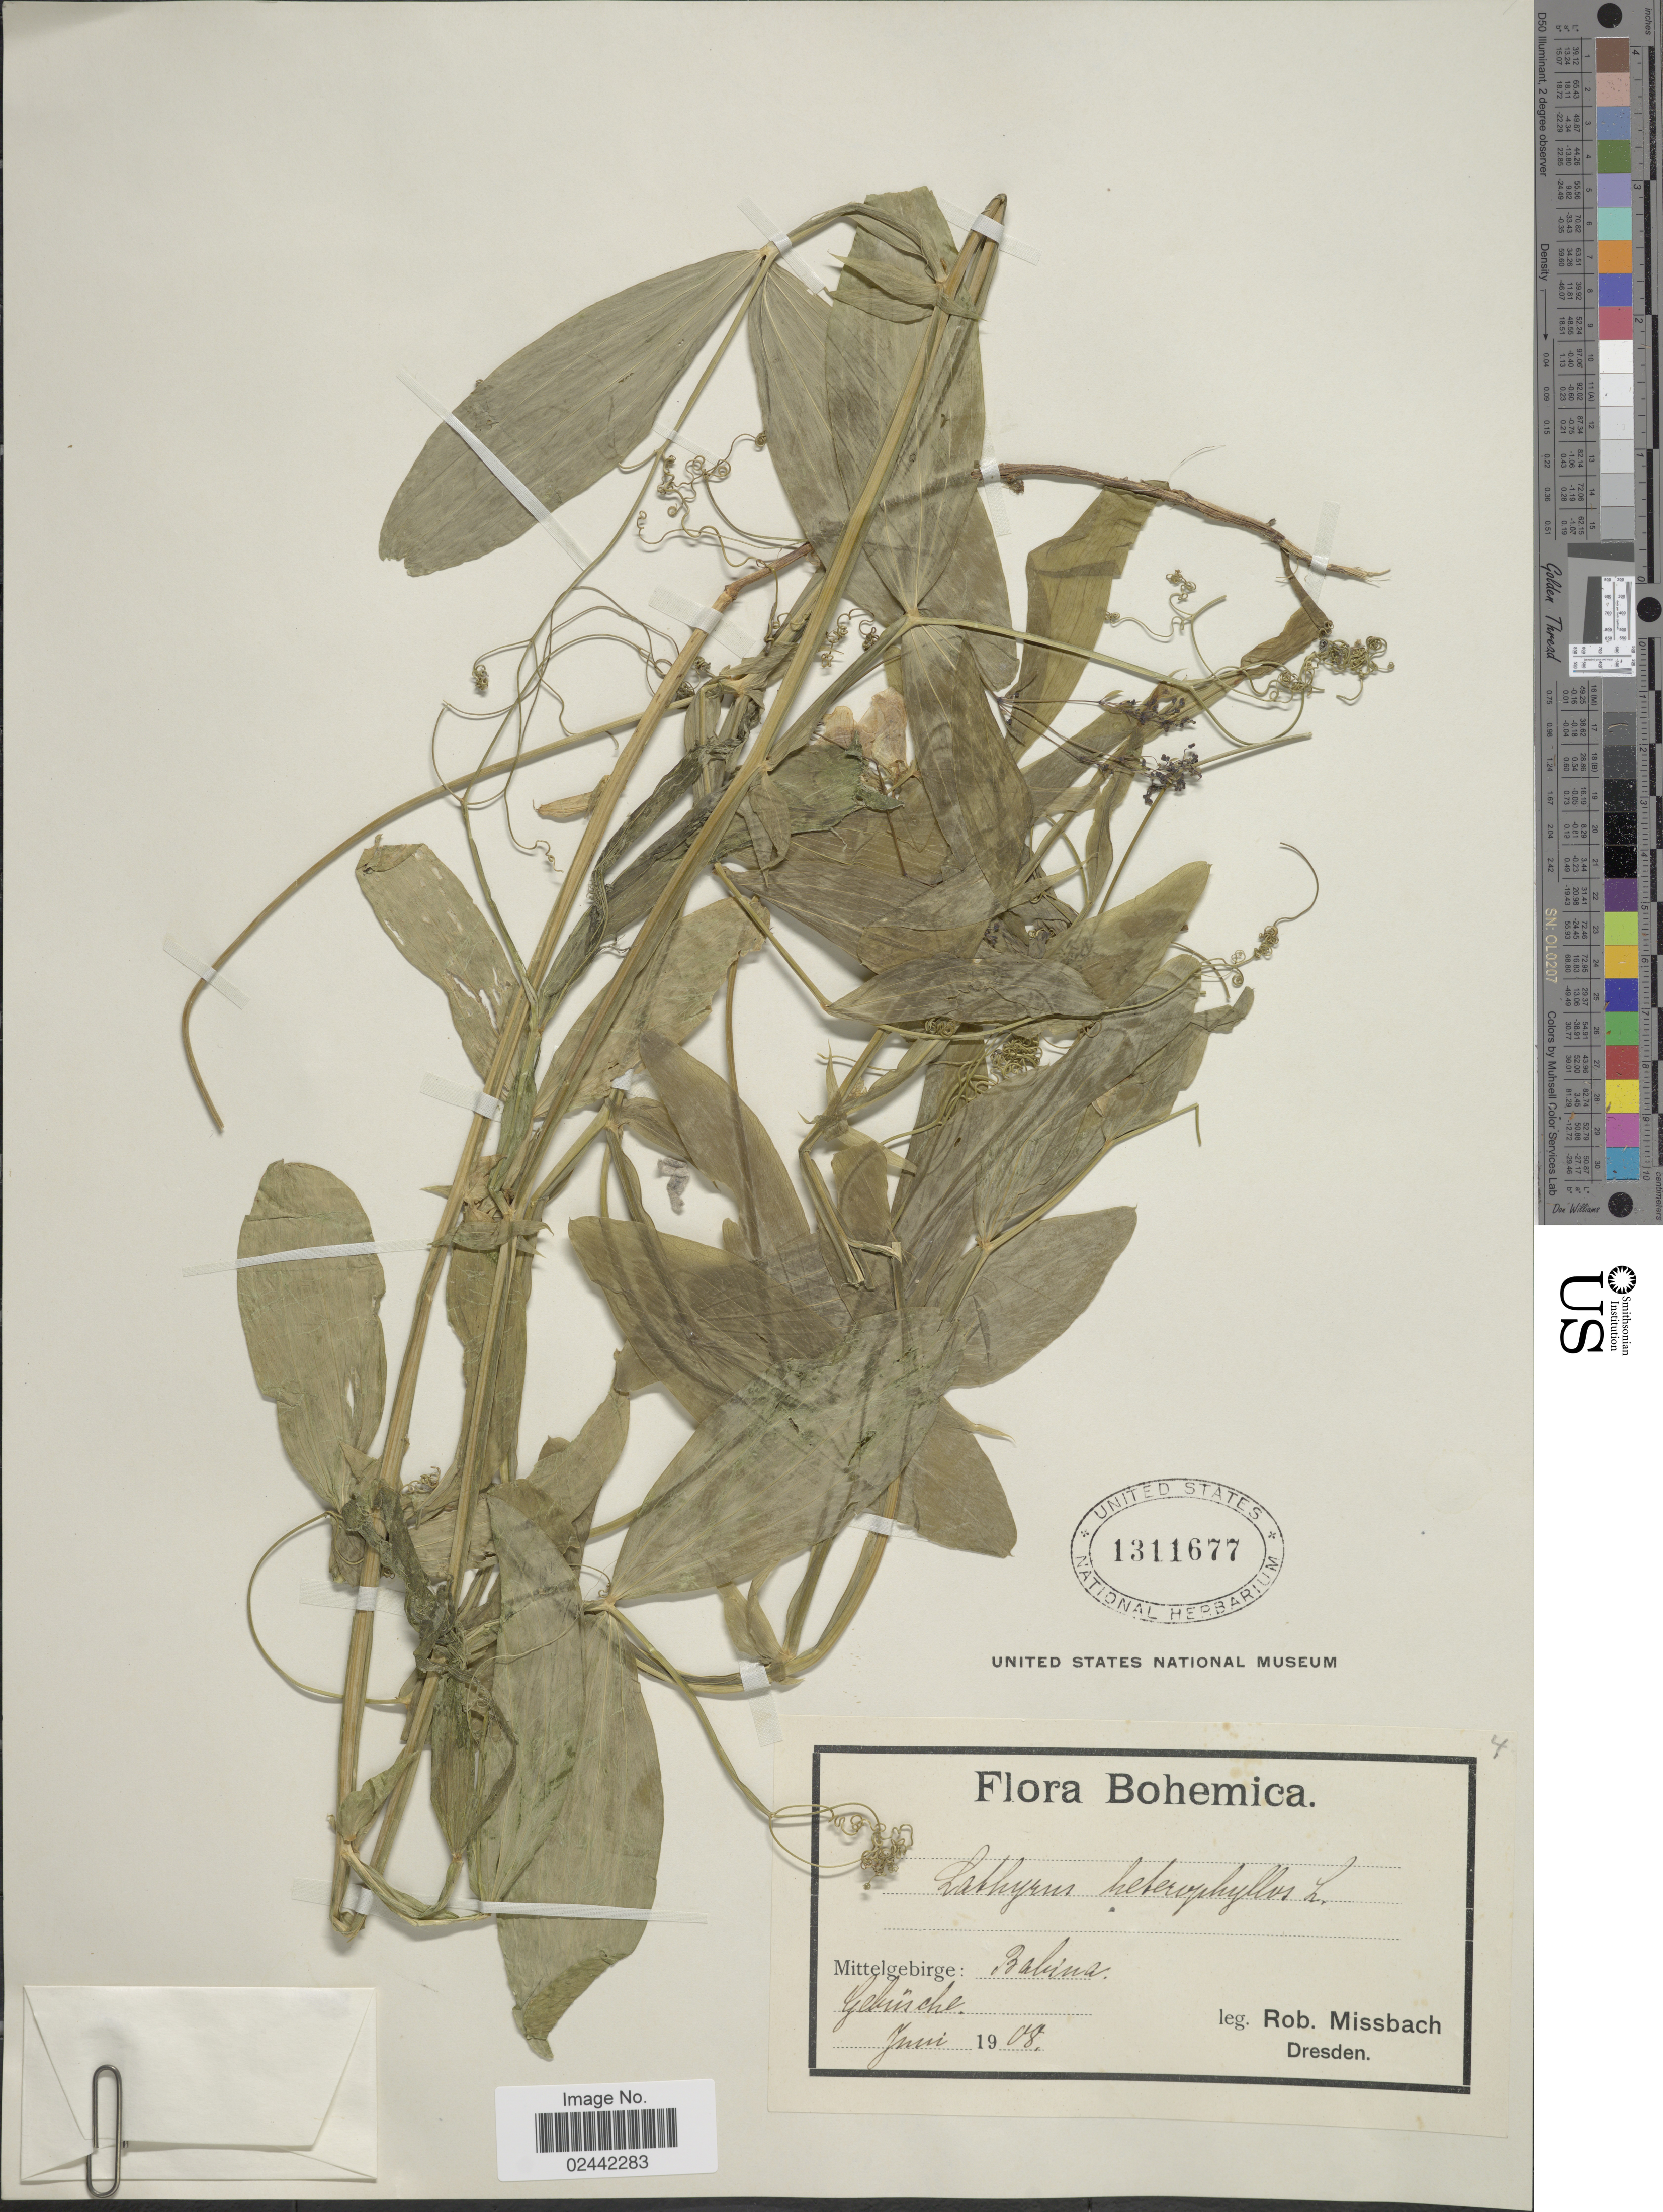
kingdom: Plantae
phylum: Tracheophyta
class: Magnoliopsida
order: Fabales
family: Fabaceae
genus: Lathyrus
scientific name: Lathyrus heterophyllus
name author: L.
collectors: R. Missbach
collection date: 1908-06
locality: Bohemica. Mittelgebirge: Balina Gebusche.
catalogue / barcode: US 1311677